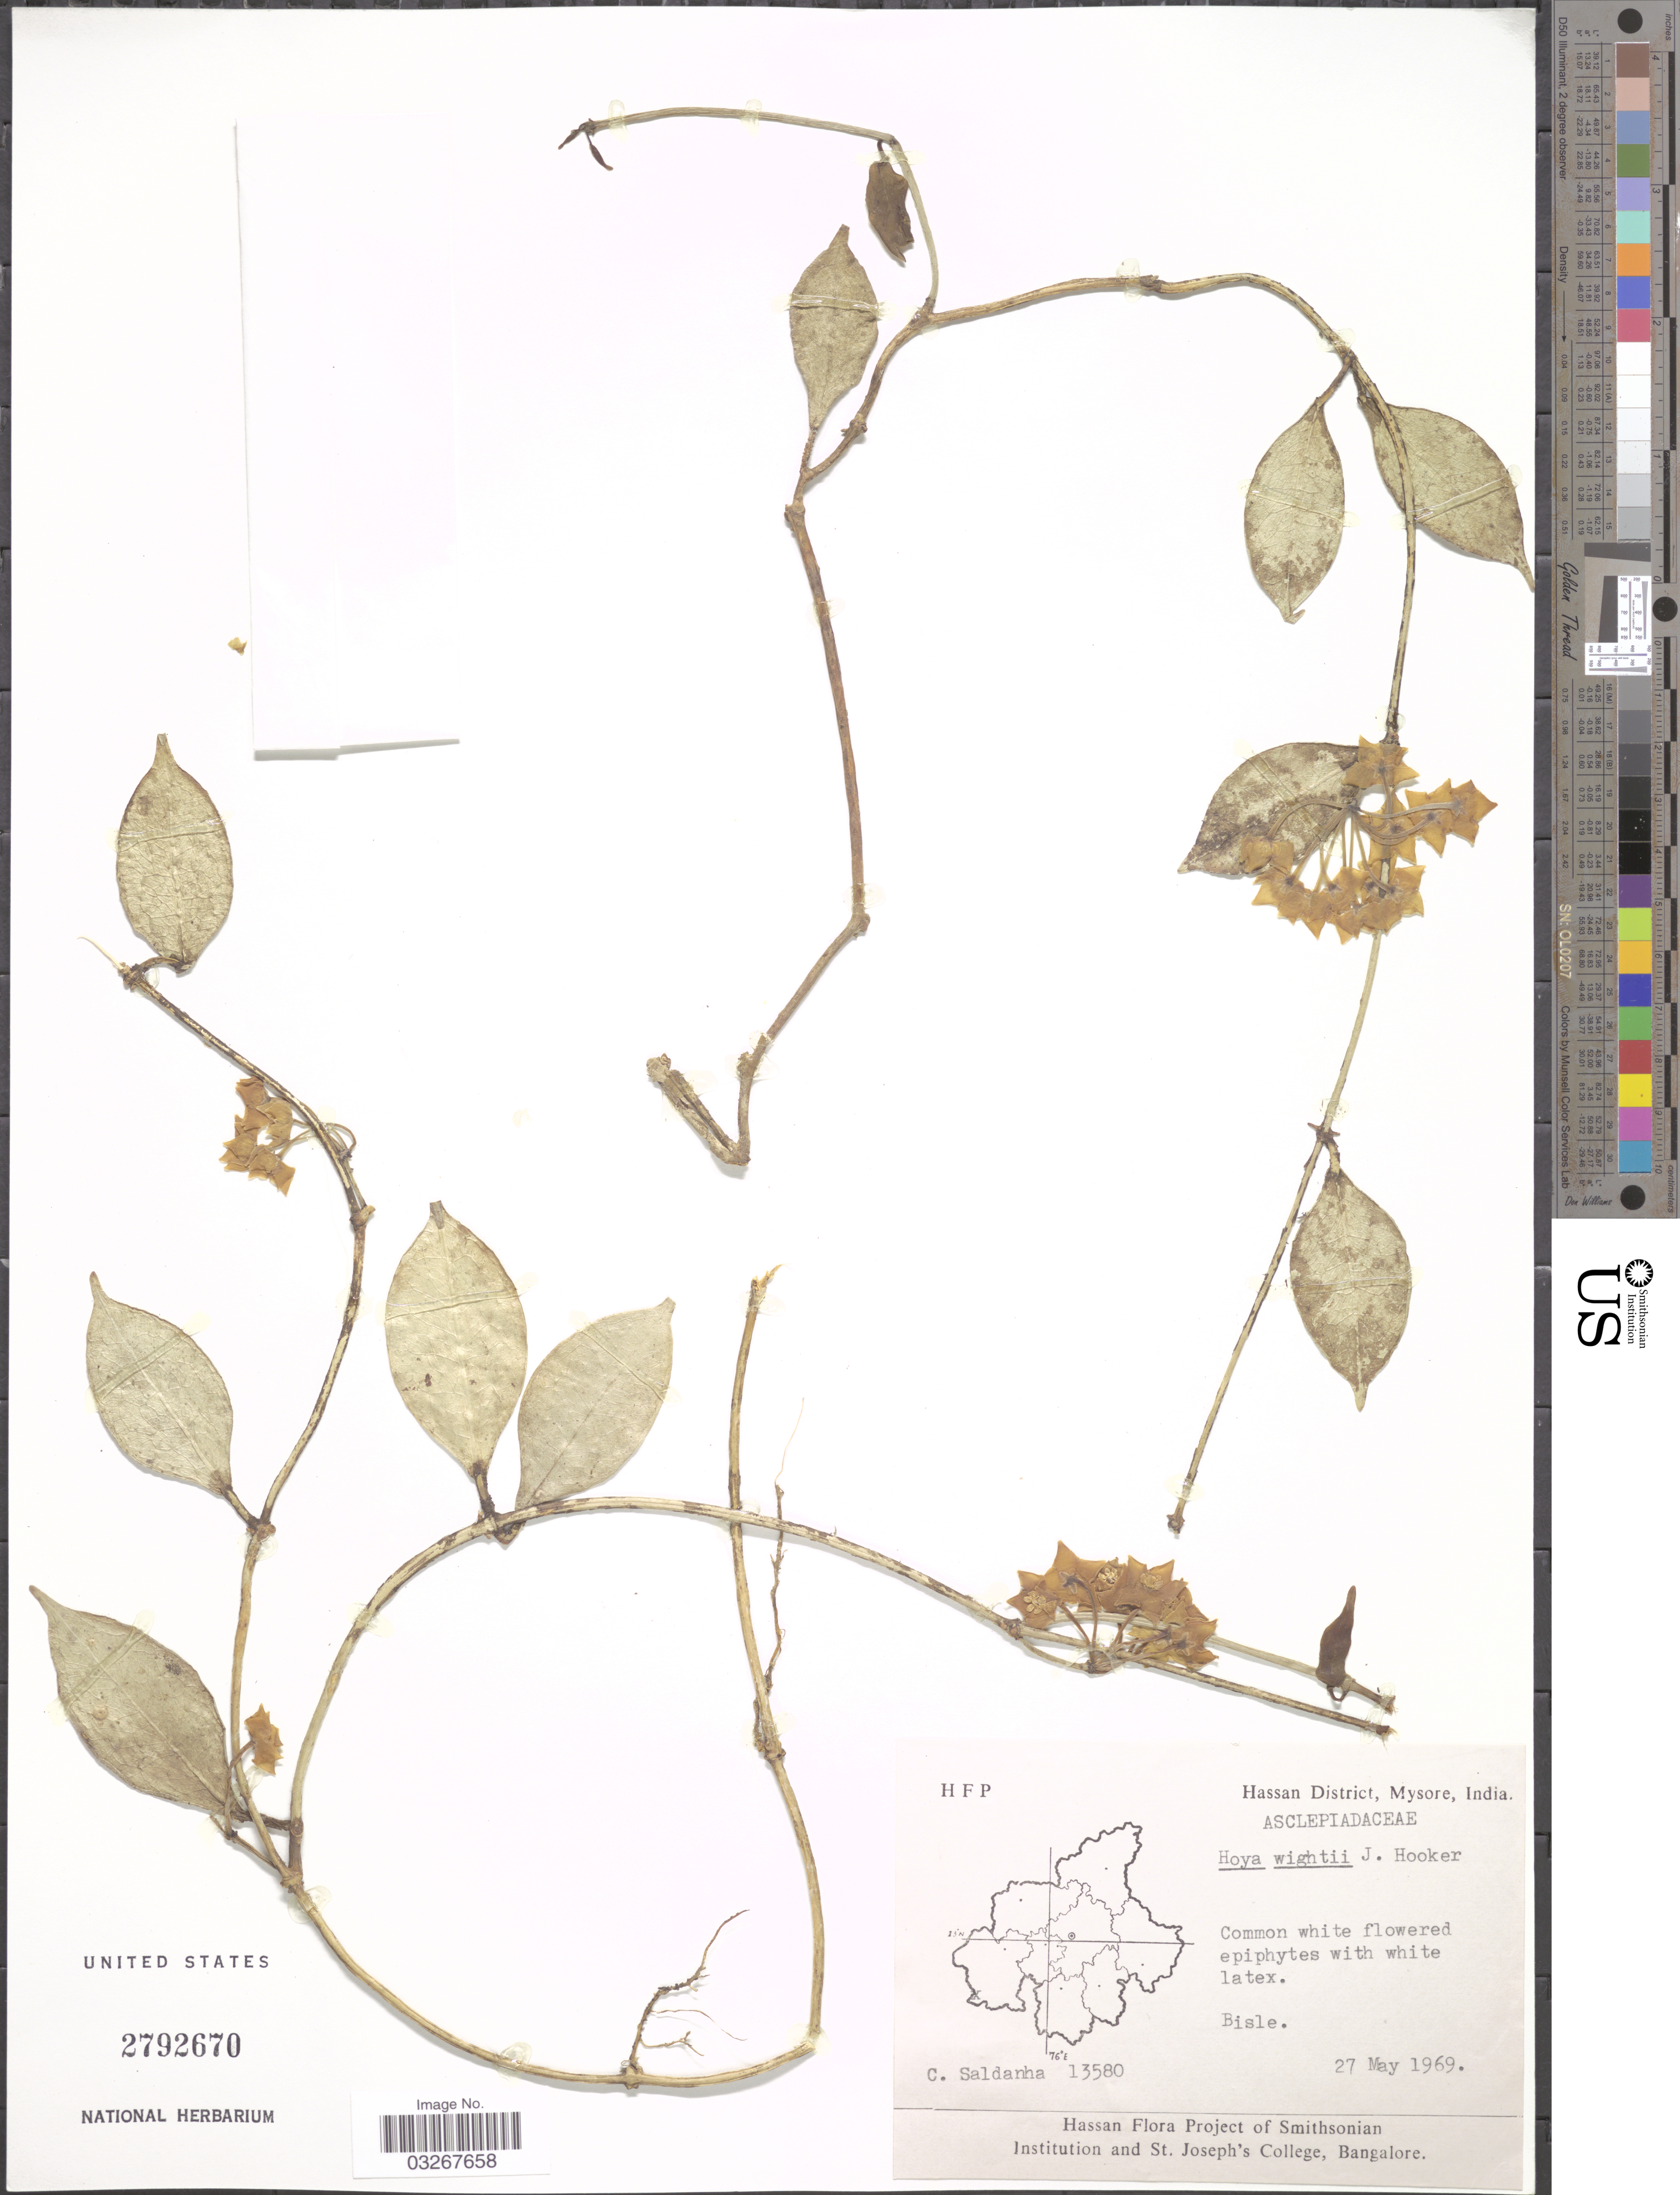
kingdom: Plantae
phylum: Tracheophyta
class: Magnoliopsida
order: Gentianales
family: Apocynaceae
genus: Hoya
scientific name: Hoya wightii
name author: Hook. f.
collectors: C. Saldanha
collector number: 13580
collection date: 1969-05-27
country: India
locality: Hassan District, Mysore, Bisle.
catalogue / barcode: US 2792670